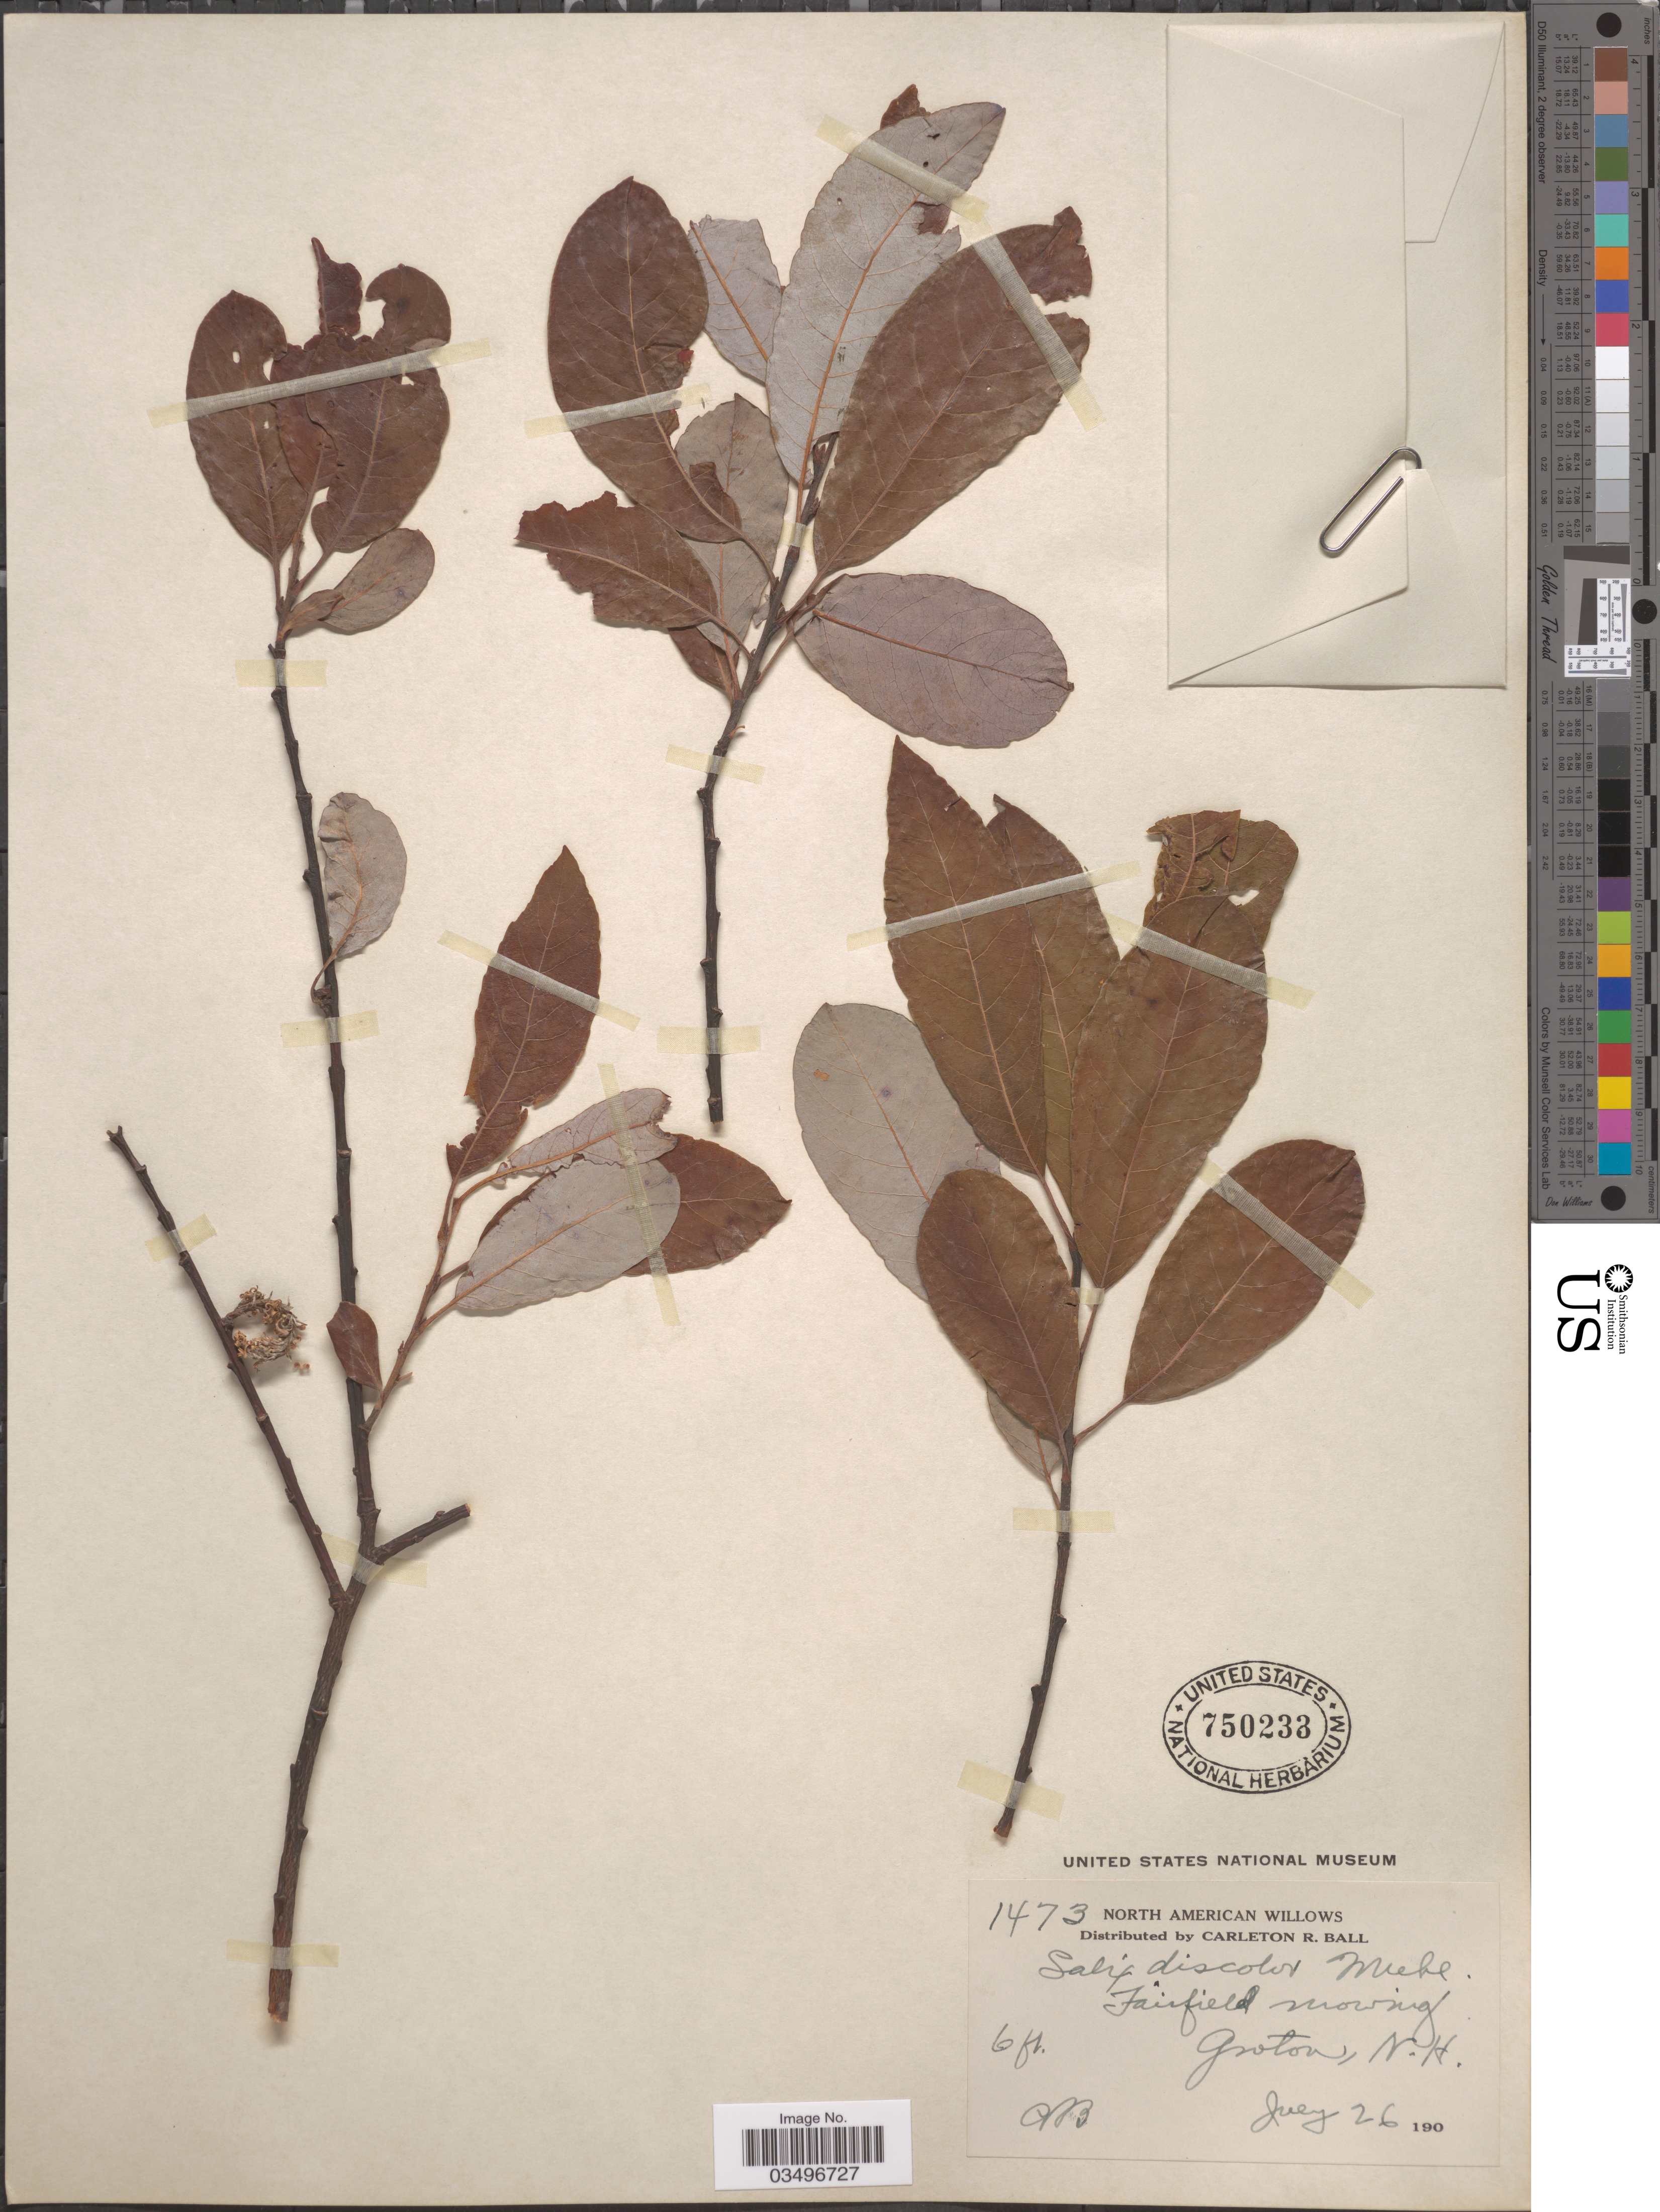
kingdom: Plantae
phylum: Tracheophyta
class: Magnoliopsida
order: Malpighiales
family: Salicaceae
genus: Salix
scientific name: Salix discolor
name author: Muhl.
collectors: C. R. Ball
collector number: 1473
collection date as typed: July 26 190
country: United States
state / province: New Hampshire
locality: Fairfield mowing Groton.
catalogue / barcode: US 750233